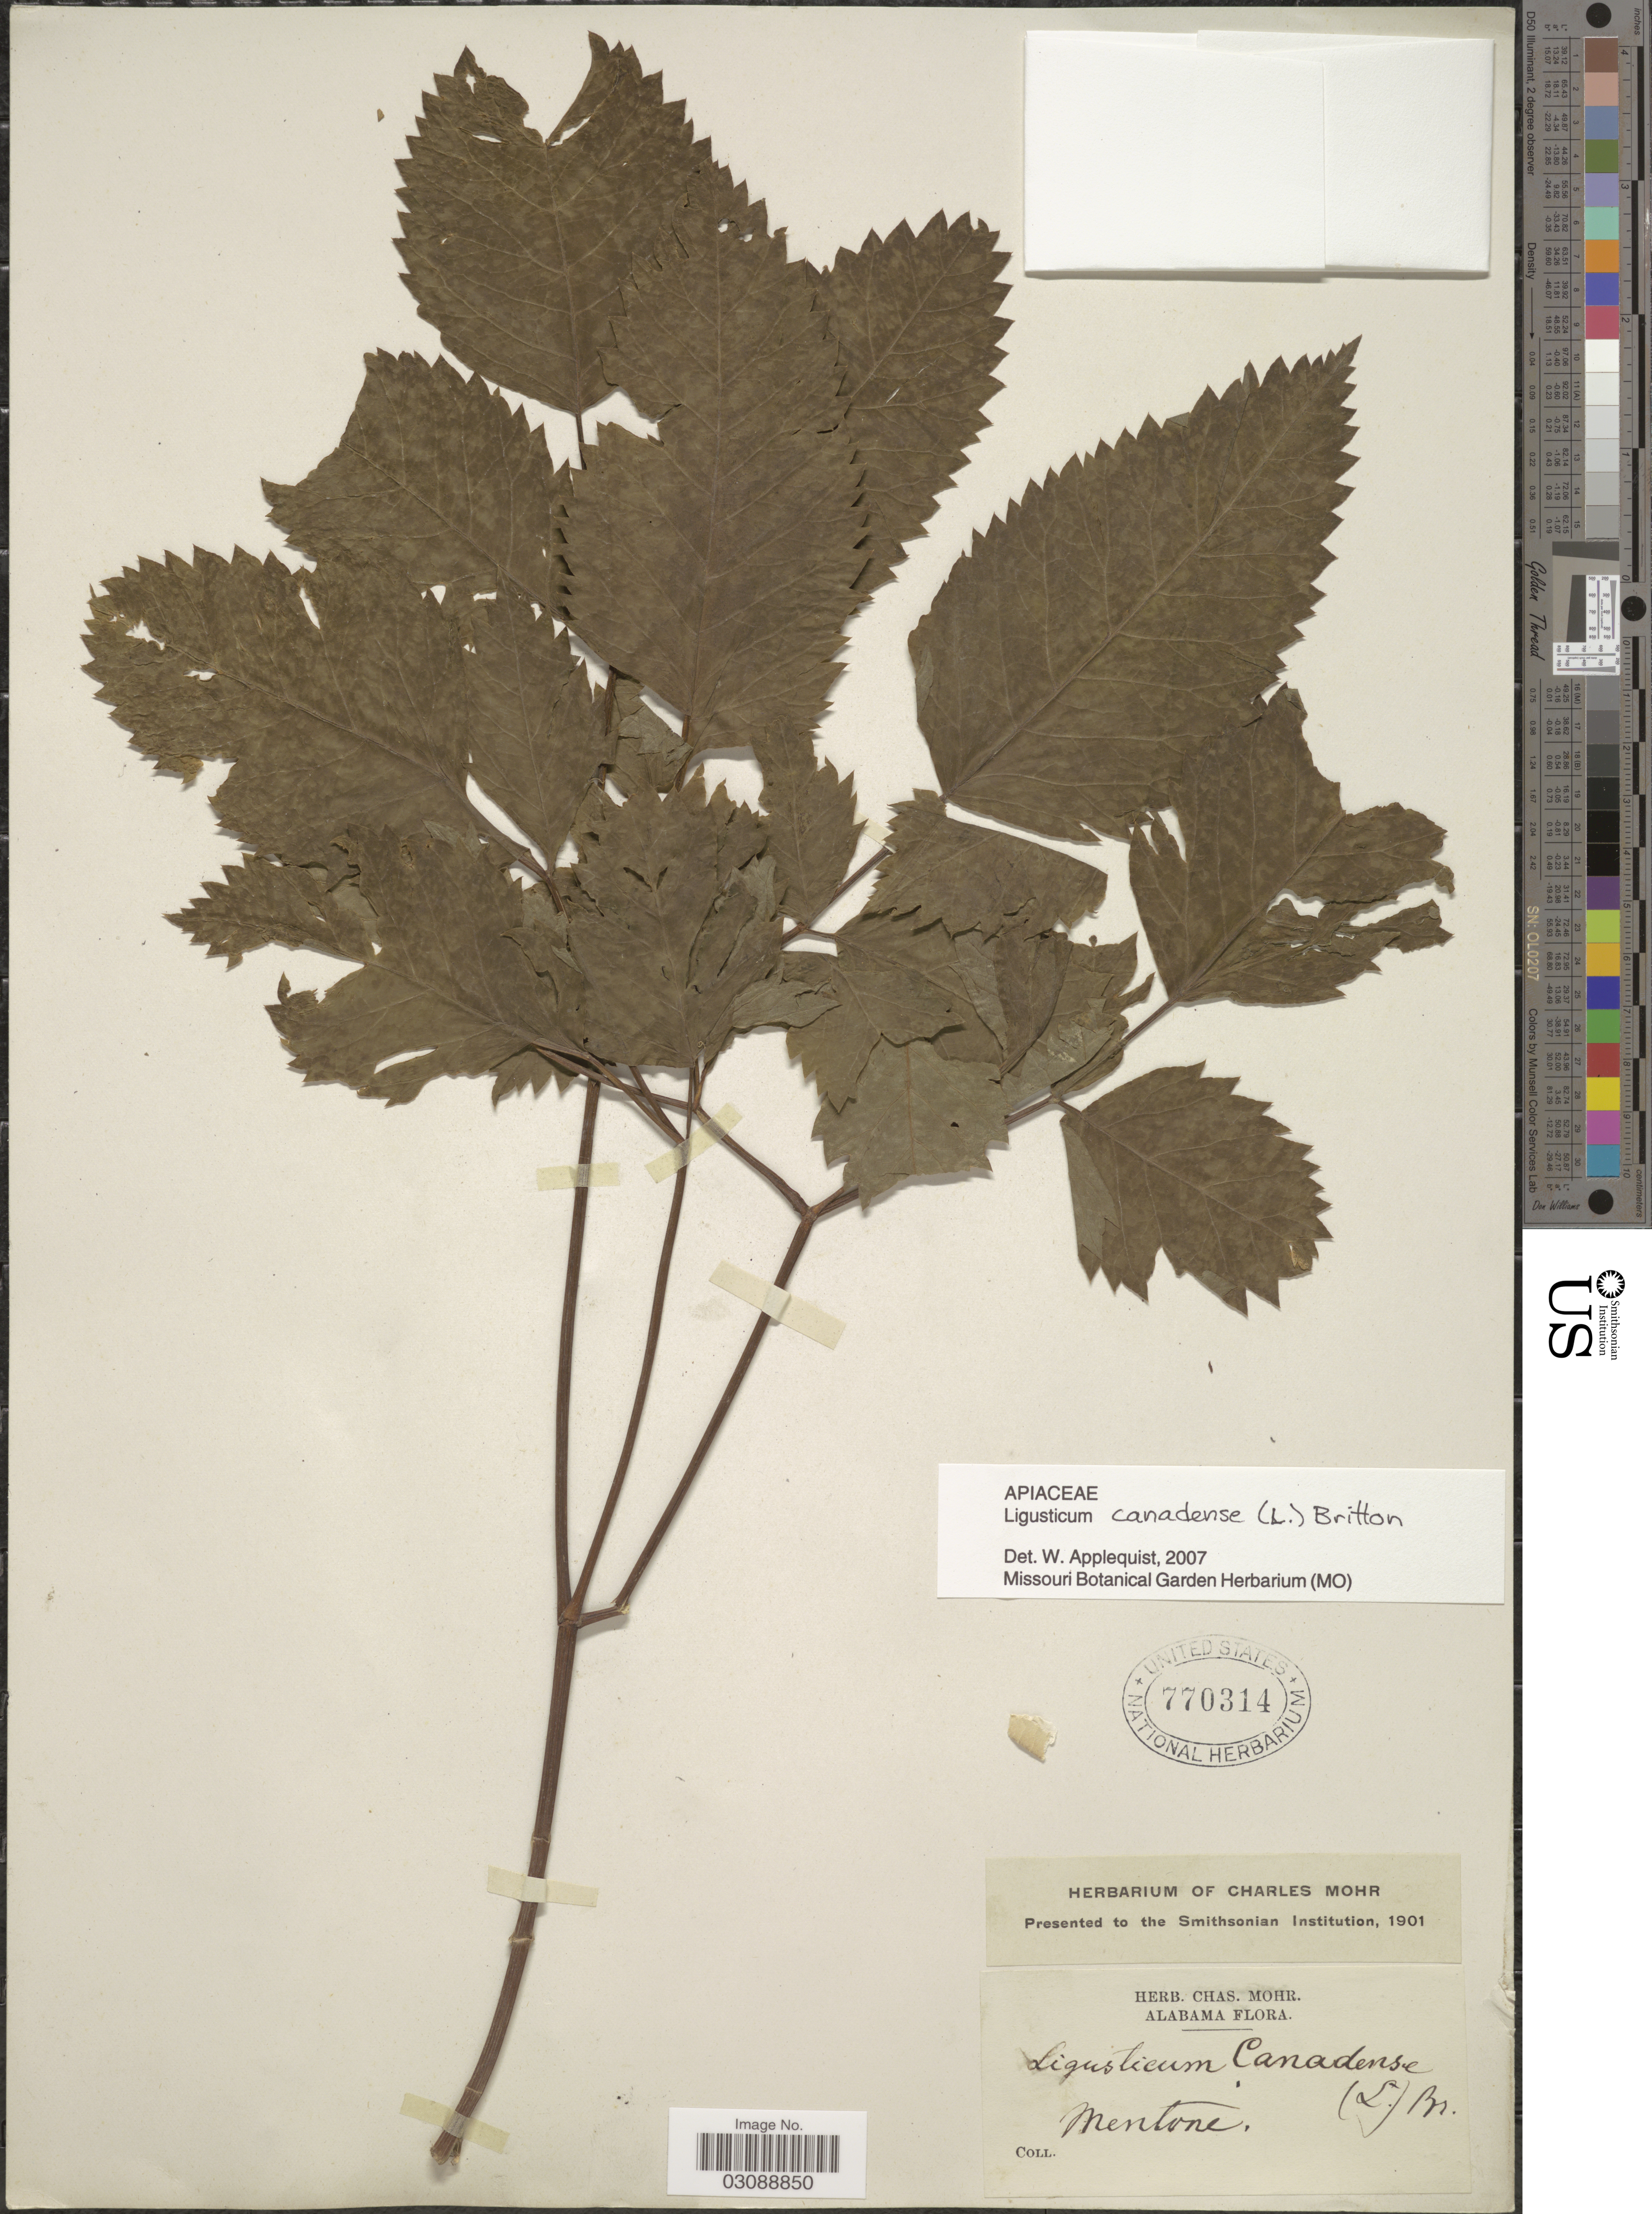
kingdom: Plantae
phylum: Tracheophyta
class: Magnoliopsida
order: Apiales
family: Apiaceae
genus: Ligusticum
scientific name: Ligusticum canadense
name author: (L.) Britton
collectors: ex herb. Charles Mohr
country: United States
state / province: Alabama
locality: Mentone.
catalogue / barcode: US 770314